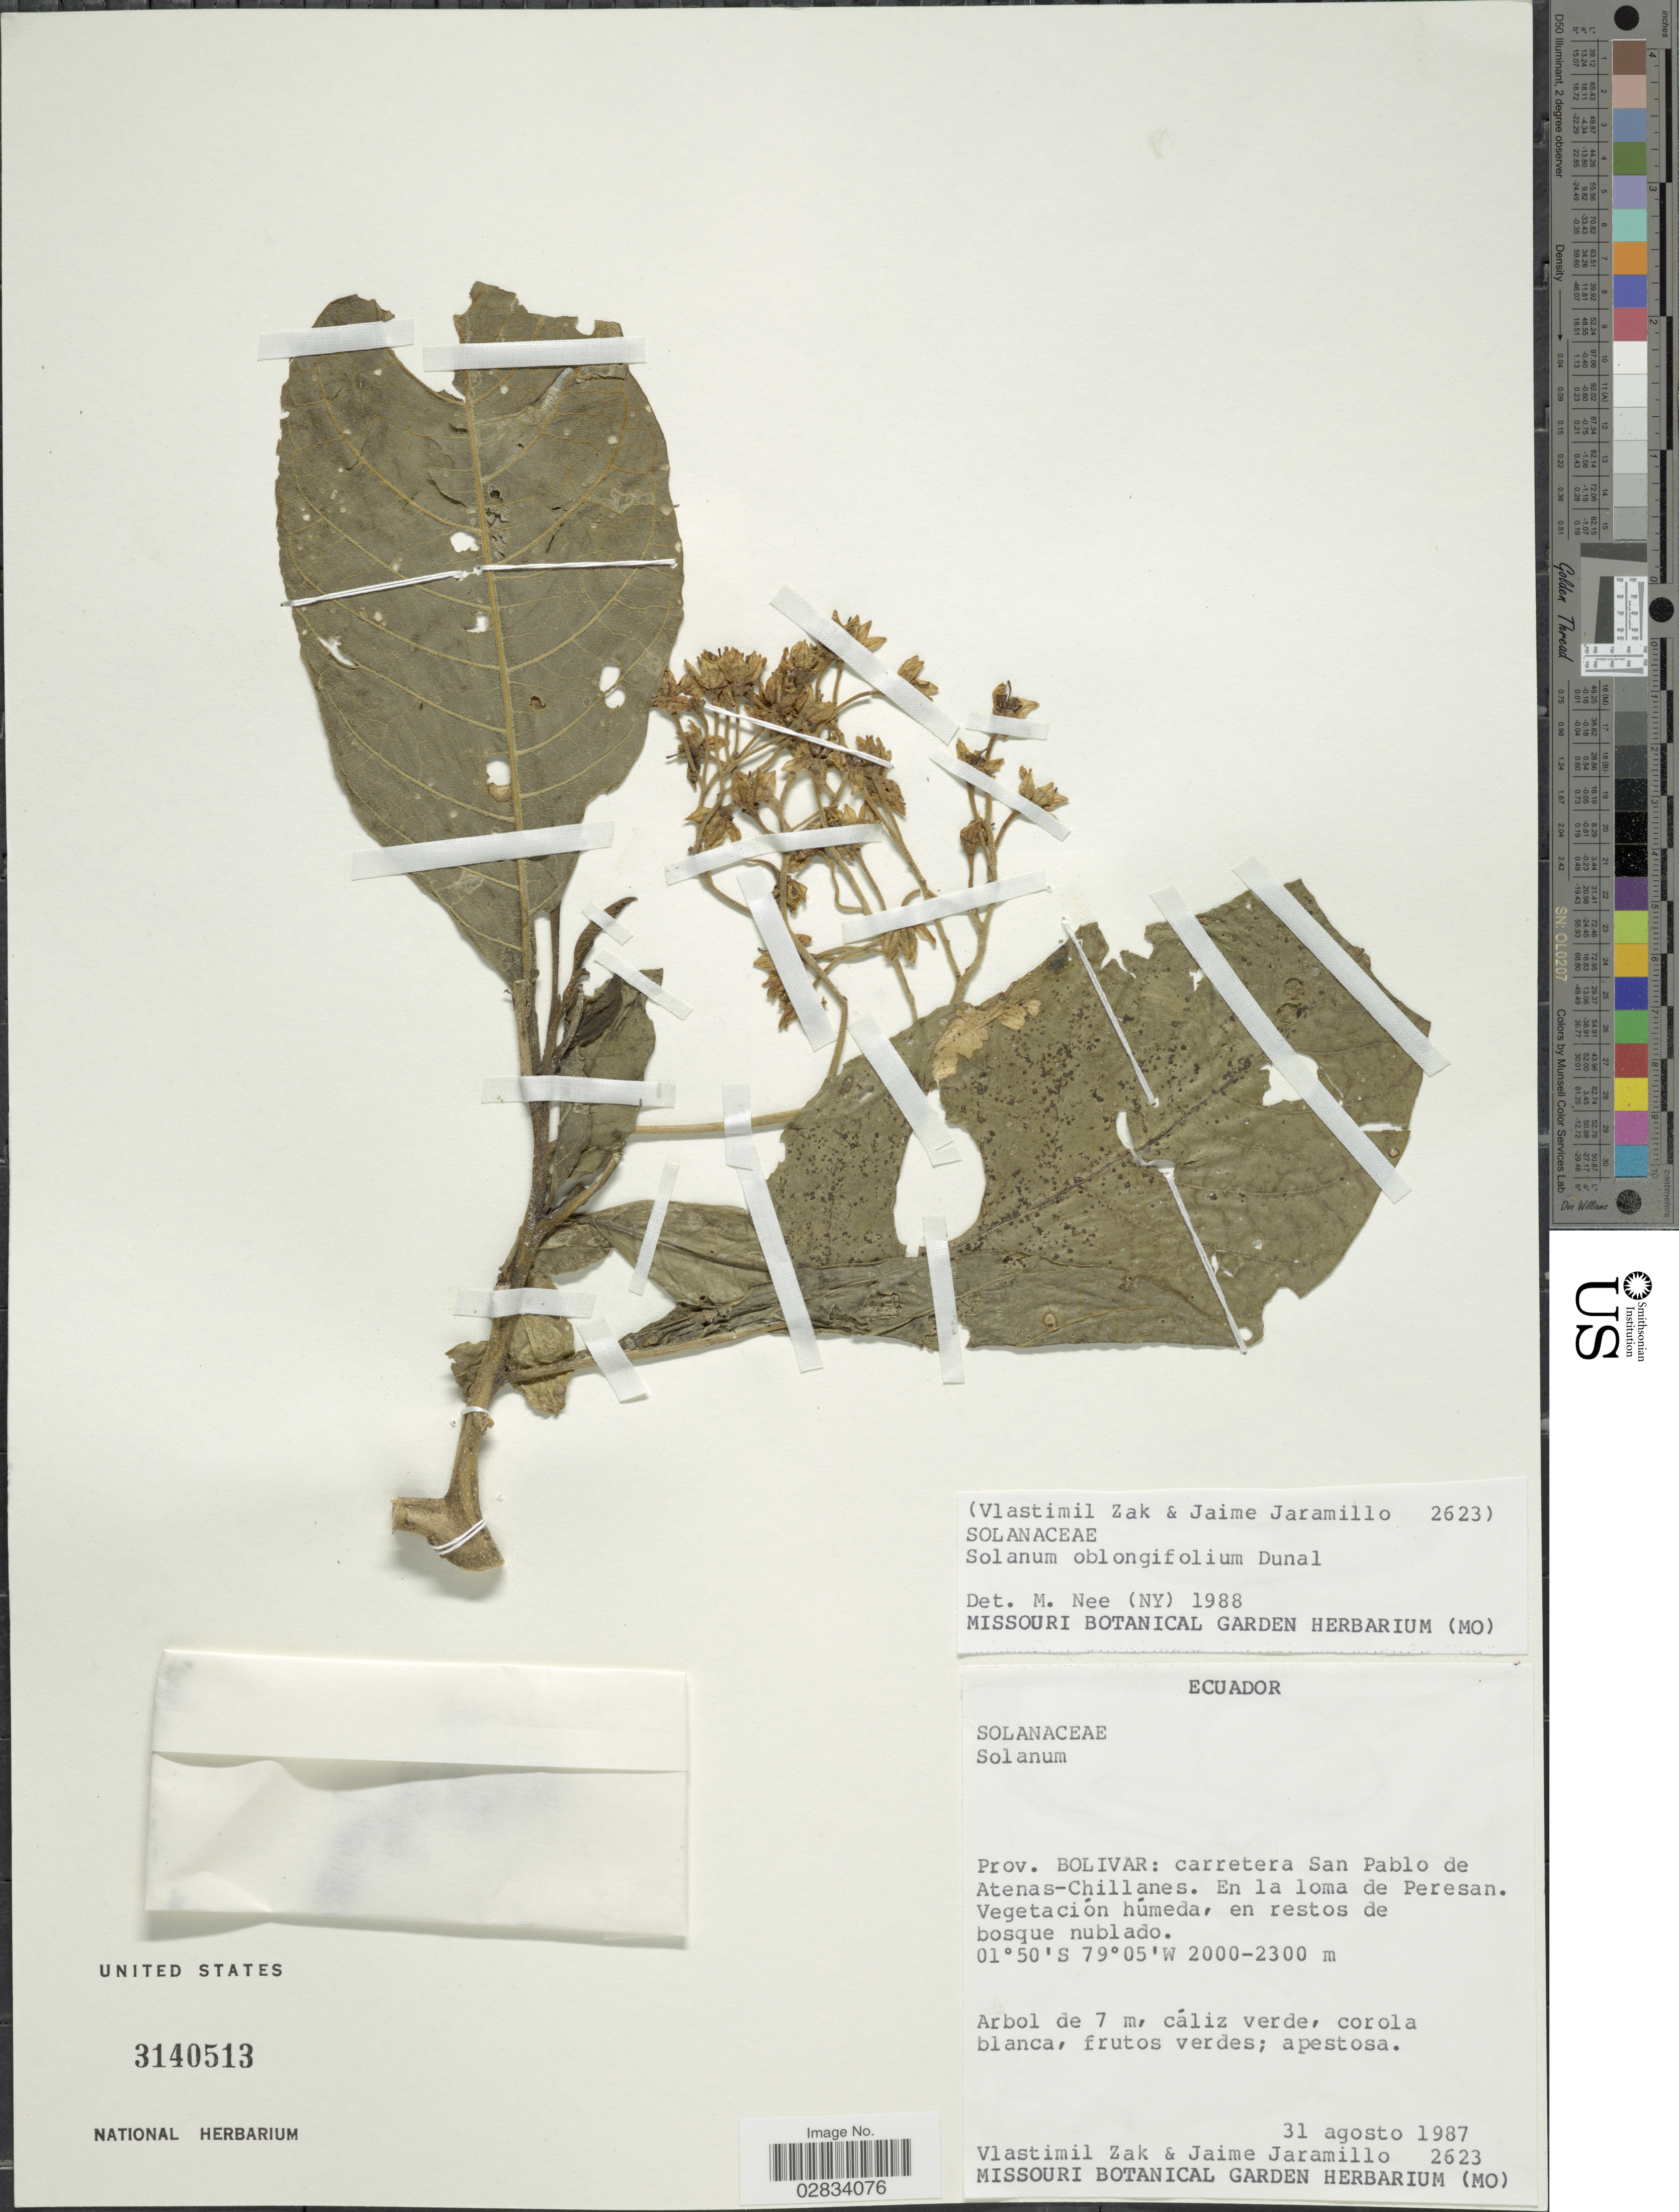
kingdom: Plantae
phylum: Tracheophyta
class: Magnoliopsida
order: Solanales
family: Solanaceae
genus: Solanum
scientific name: Solanum oblongifolium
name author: Duval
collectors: V. Zak & J. Jaramillo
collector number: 2623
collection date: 1987-08-31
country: Ecuador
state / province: Bolívar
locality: Carretera San Pablo de Atenas-Chillanes. En la loma de Peresan.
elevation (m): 2000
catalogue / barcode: US 3140513